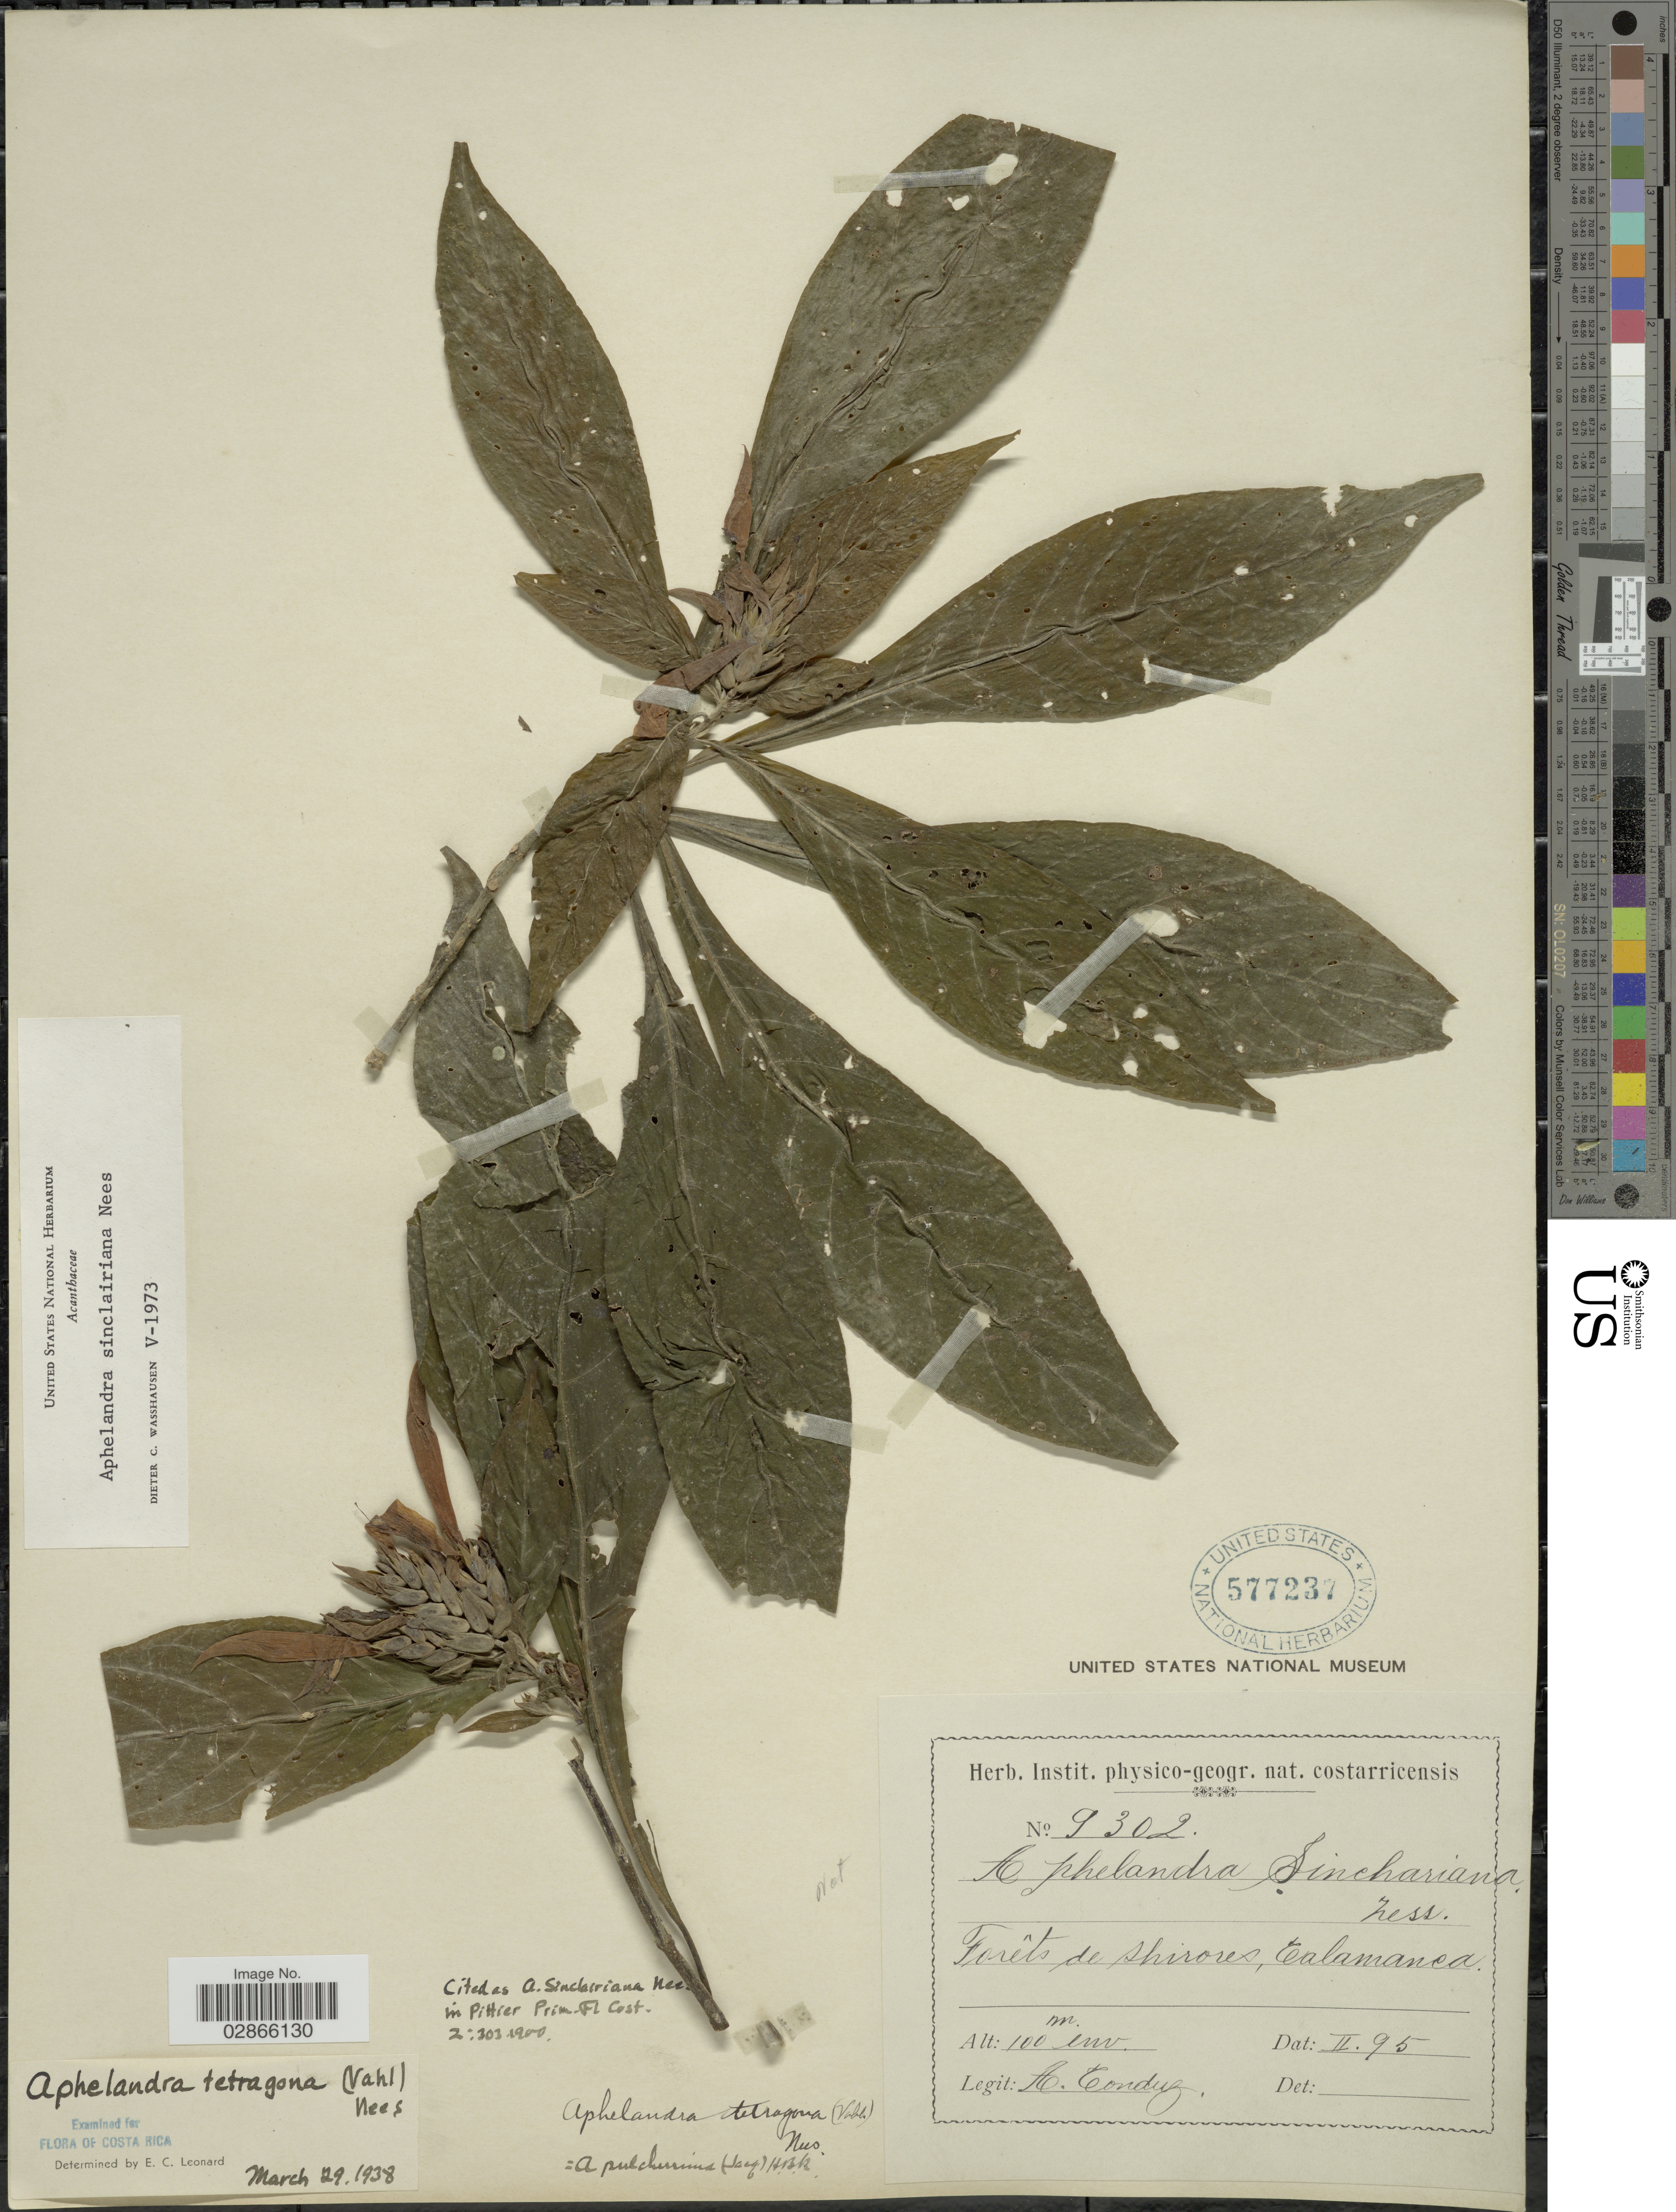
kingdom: Plantae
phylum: Tracheophyta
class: Magnoliopsida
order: Lamiales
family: Acanthaceae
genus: Aphelandra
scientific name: Aphelandra sinclairiana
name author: Nees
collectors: A. Tonduz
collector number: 9302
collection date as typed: Transcribed d/m/y: /2/95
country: Costa Rica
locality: Forêts de Shirores, Talamanca.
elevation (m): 100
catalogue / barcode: US 577237